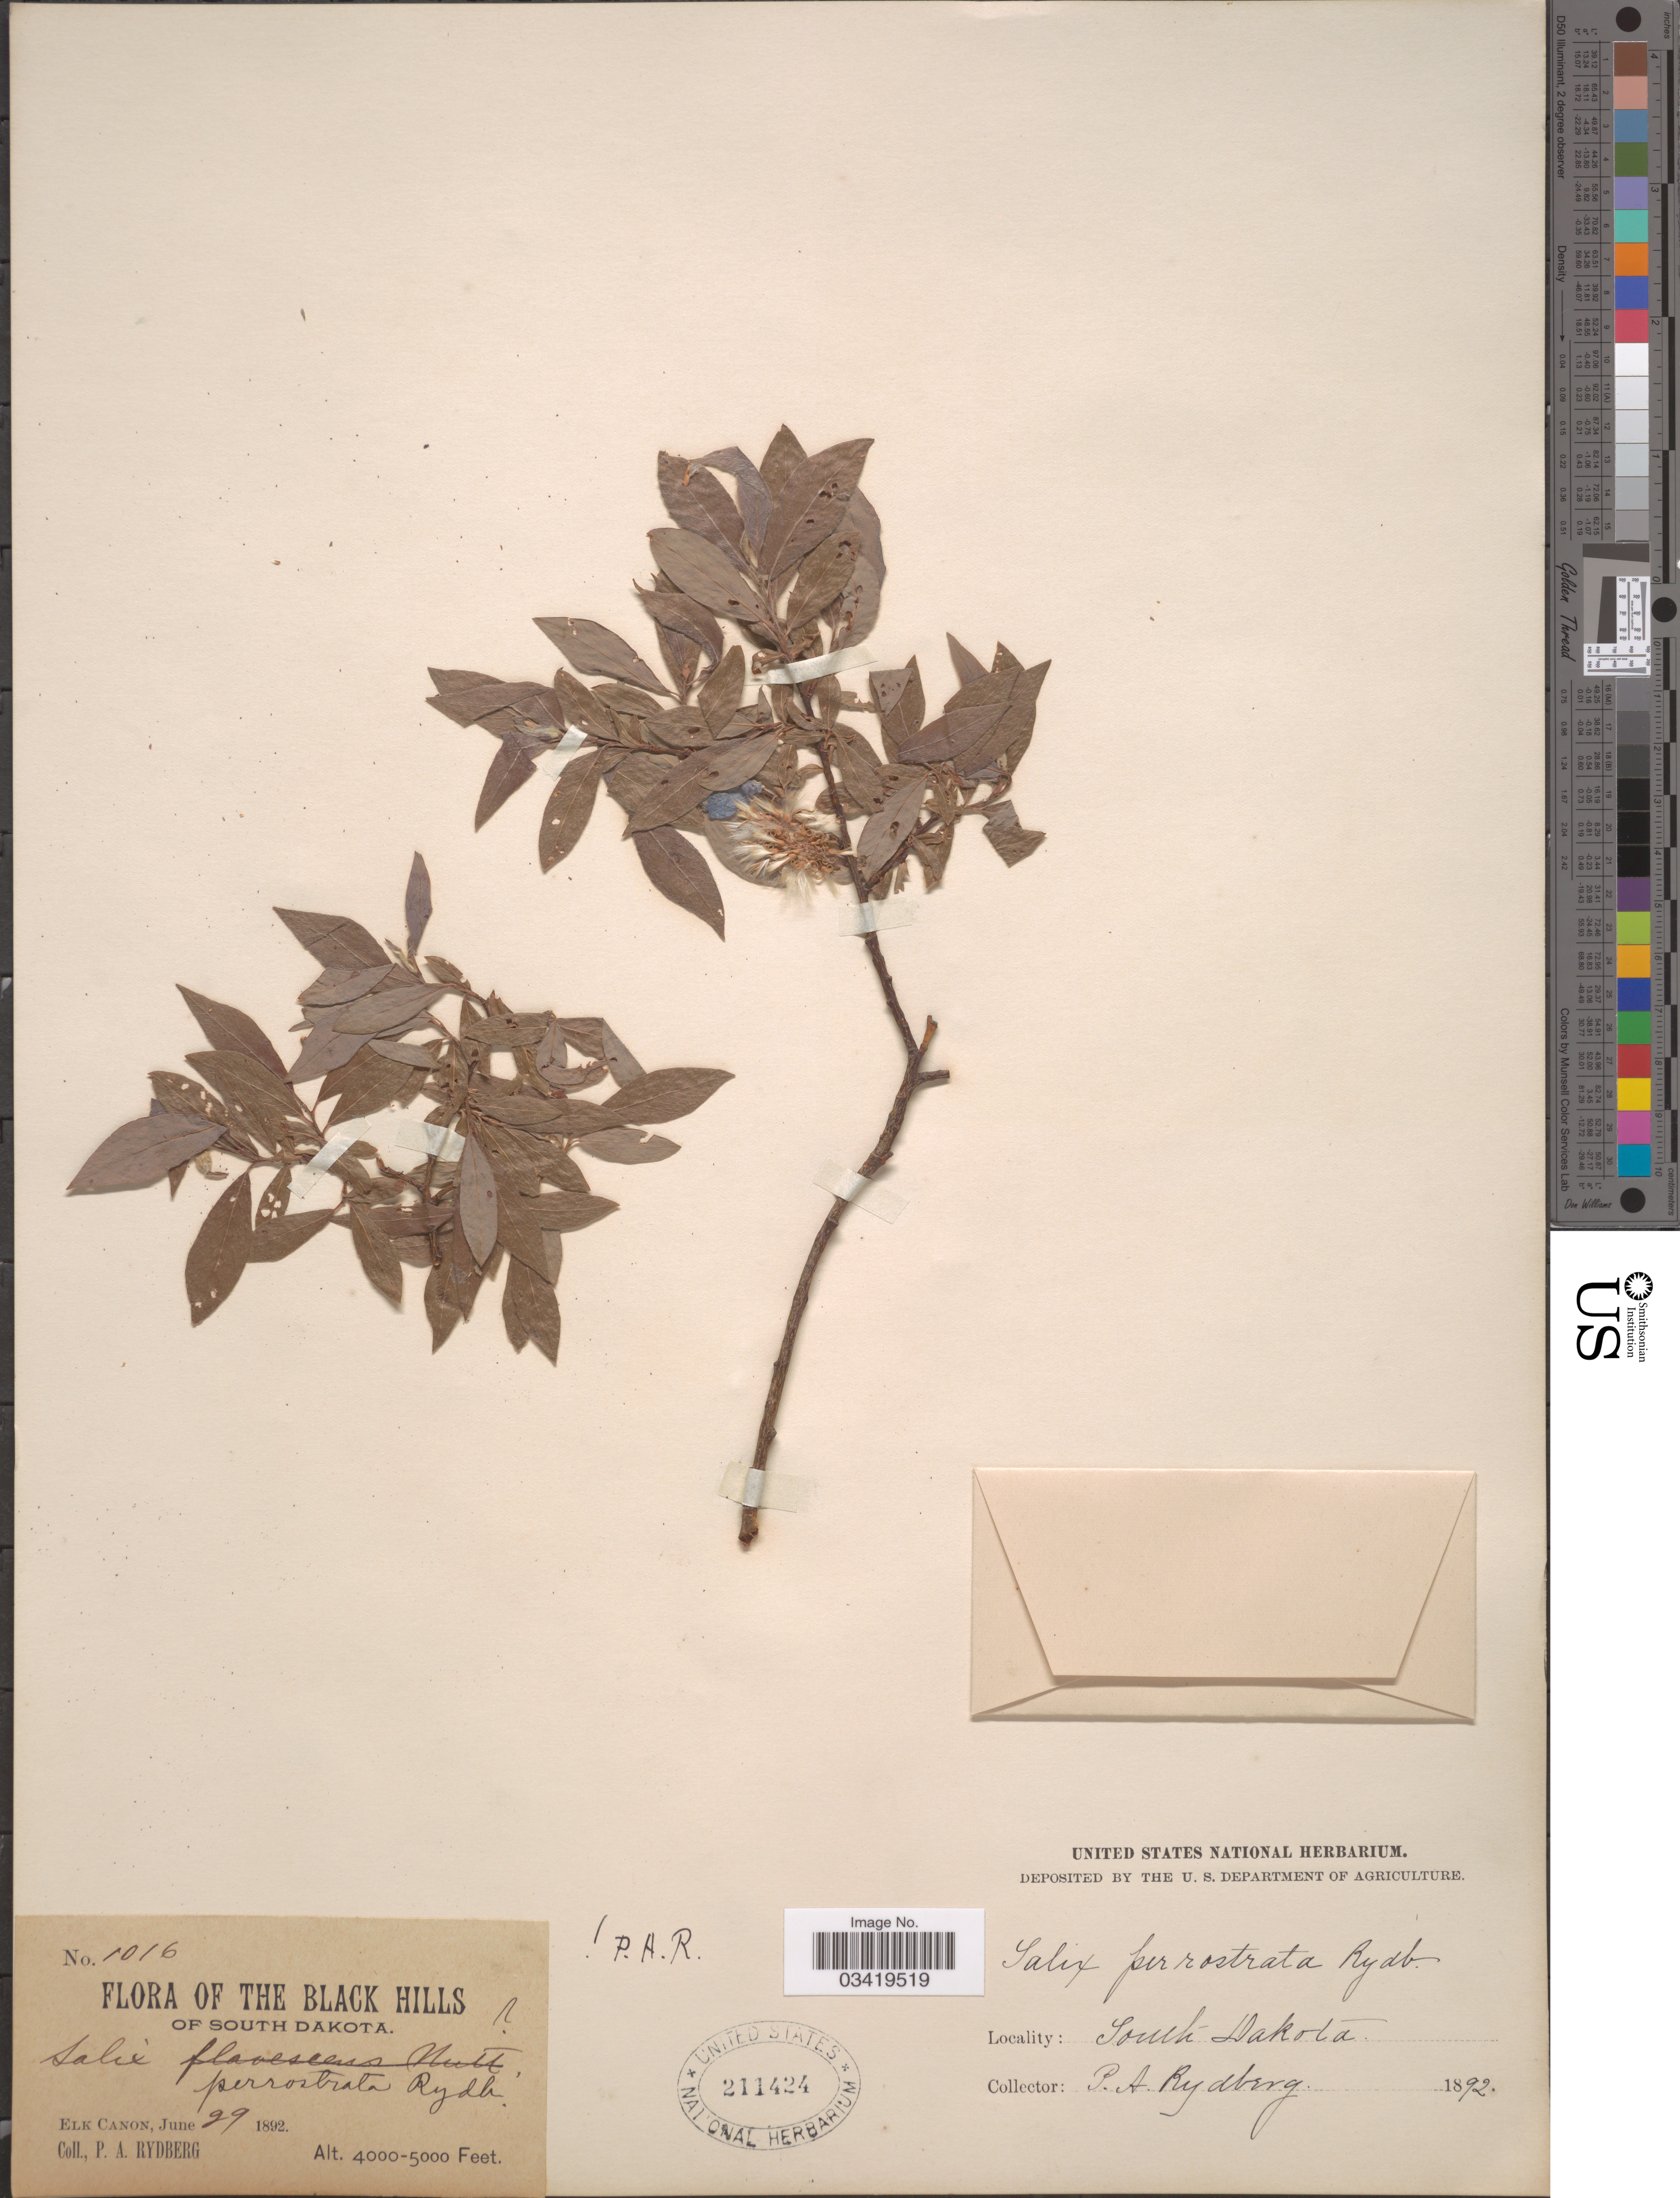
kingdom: Plantae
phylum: Tracheophyta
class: Magnoliopsida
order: Malpighiales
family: Salicaceae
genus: Salix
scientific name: Salix bebbiana var. perrostrata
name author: Sarg.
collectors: P. A. Rydberg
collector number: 1016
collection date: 1892-06-29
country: United States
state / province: South Dakota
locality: The Black Hills of South Dakota. Elk Canon.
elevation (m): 1219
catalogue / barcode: US 211424